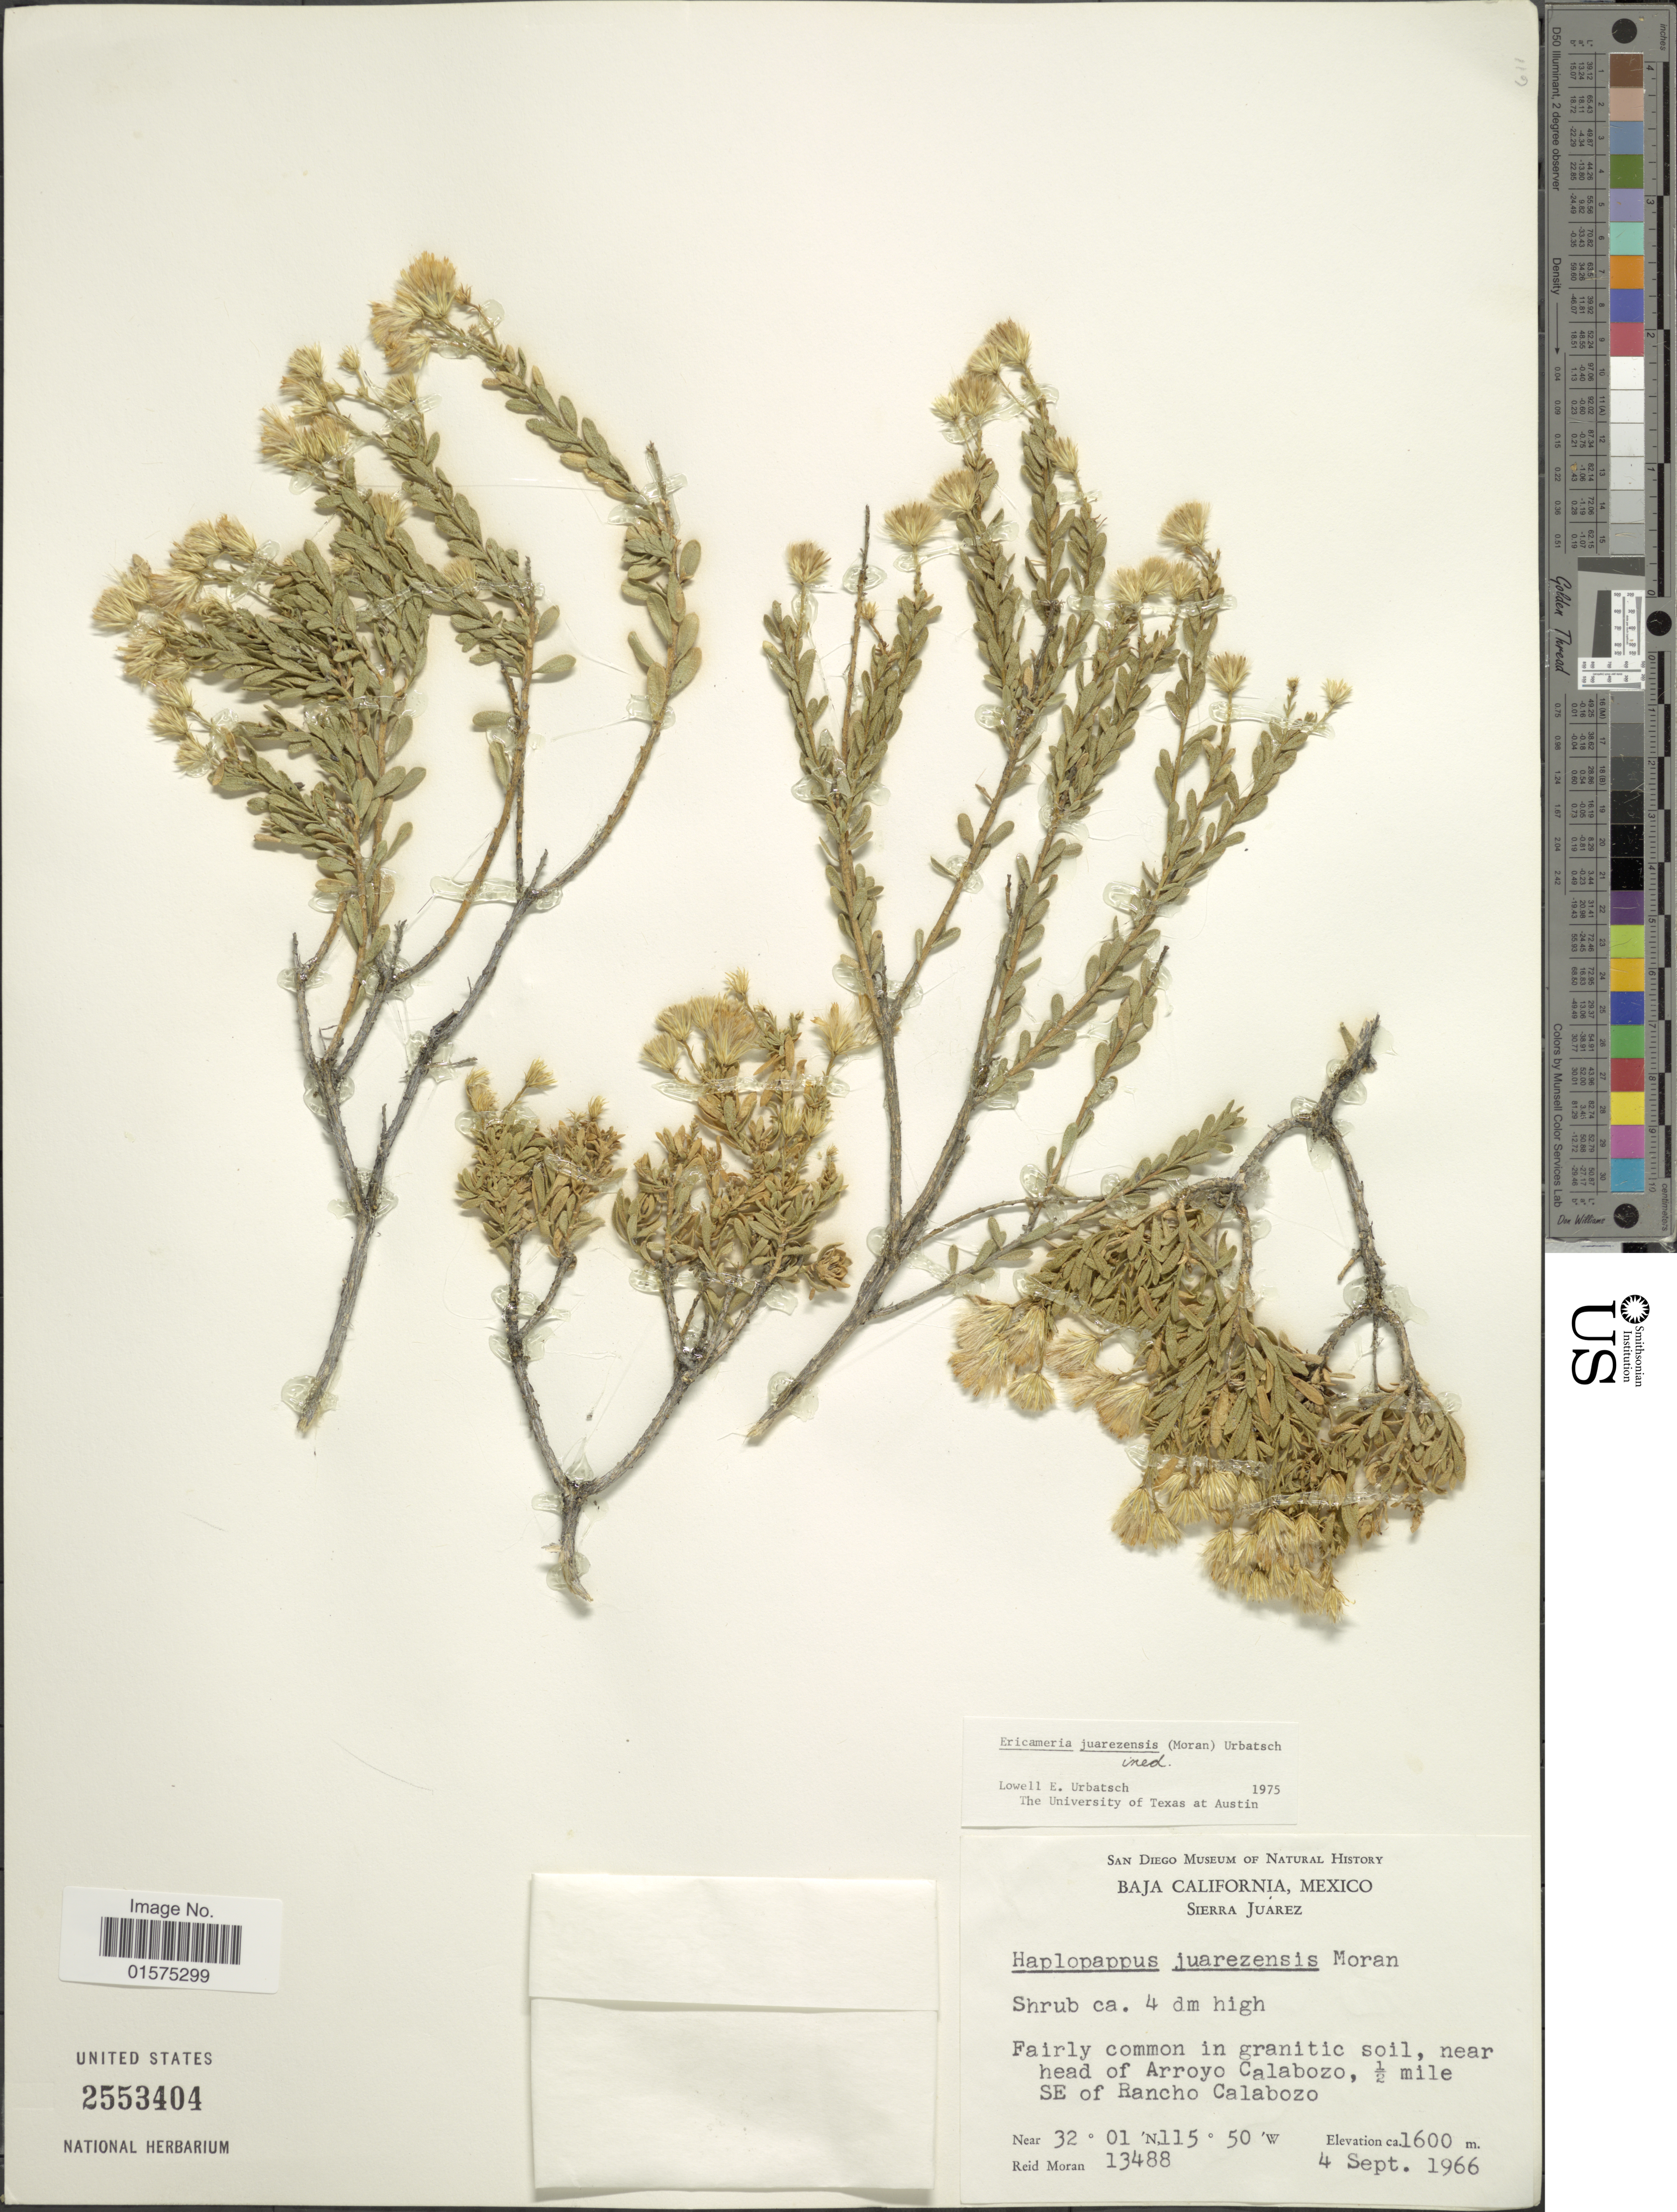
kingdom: Plantae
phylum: Tracheophyta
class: Magnoliopsida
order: Asterales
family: Asteraceae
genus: Ericameria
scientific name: Ericameria juarezensis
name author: (Moran) Urbatsch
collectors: R. V. Moran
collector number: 13488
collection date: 1966-09-04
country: Mexico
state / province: Baja California Sur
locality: Sierra Juárez. near head of Arroyo Calabozo, ½ mile SE of Rancho Calabozo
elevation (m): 1600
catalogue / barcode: US 2553404